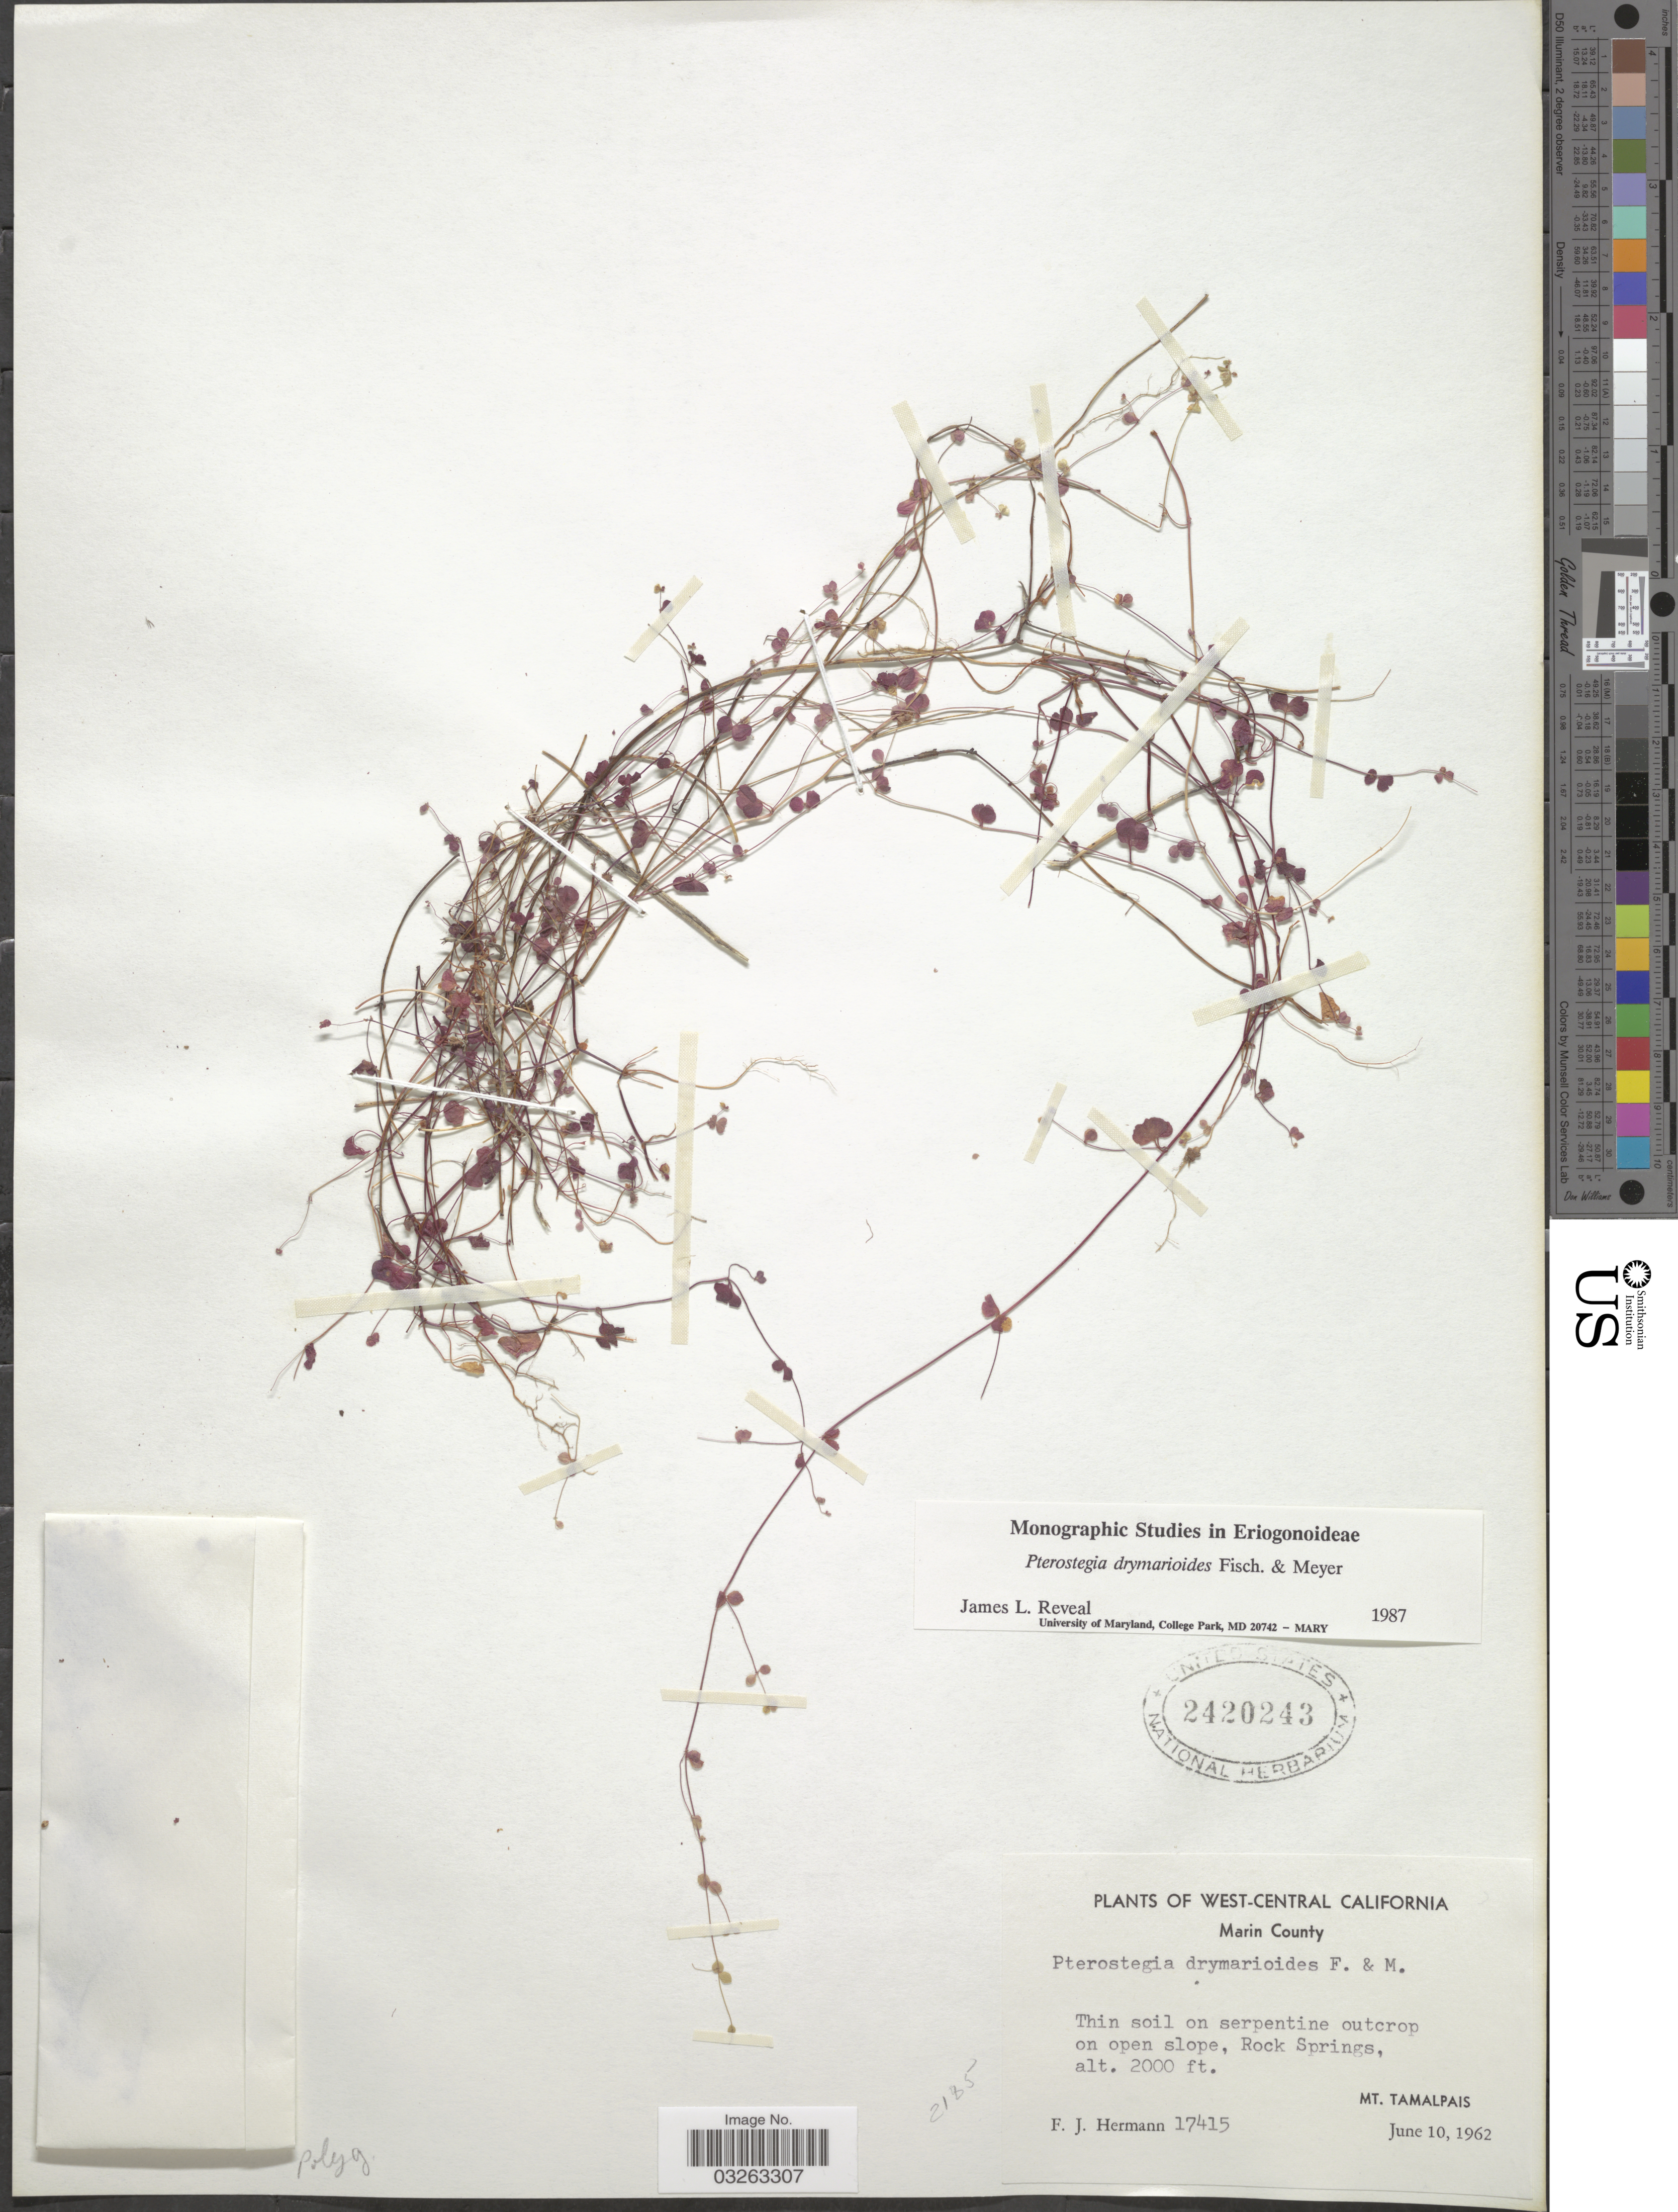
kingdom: Plantae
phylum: Tracheophyta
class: Magnoliopsida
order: Caryophyllales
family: Polygonaceae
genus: Pterostegia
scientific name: Pterostegia drymarioides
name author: Fisch. & C.A. Mey.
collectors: F. J. Hermann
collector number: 17415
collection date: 1962-06-10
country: United States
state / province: California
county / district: Marin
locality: West-Central California. Marin County. Rock Springs. Mt. Tamalpais.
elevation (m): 610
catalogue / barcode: US 2420243